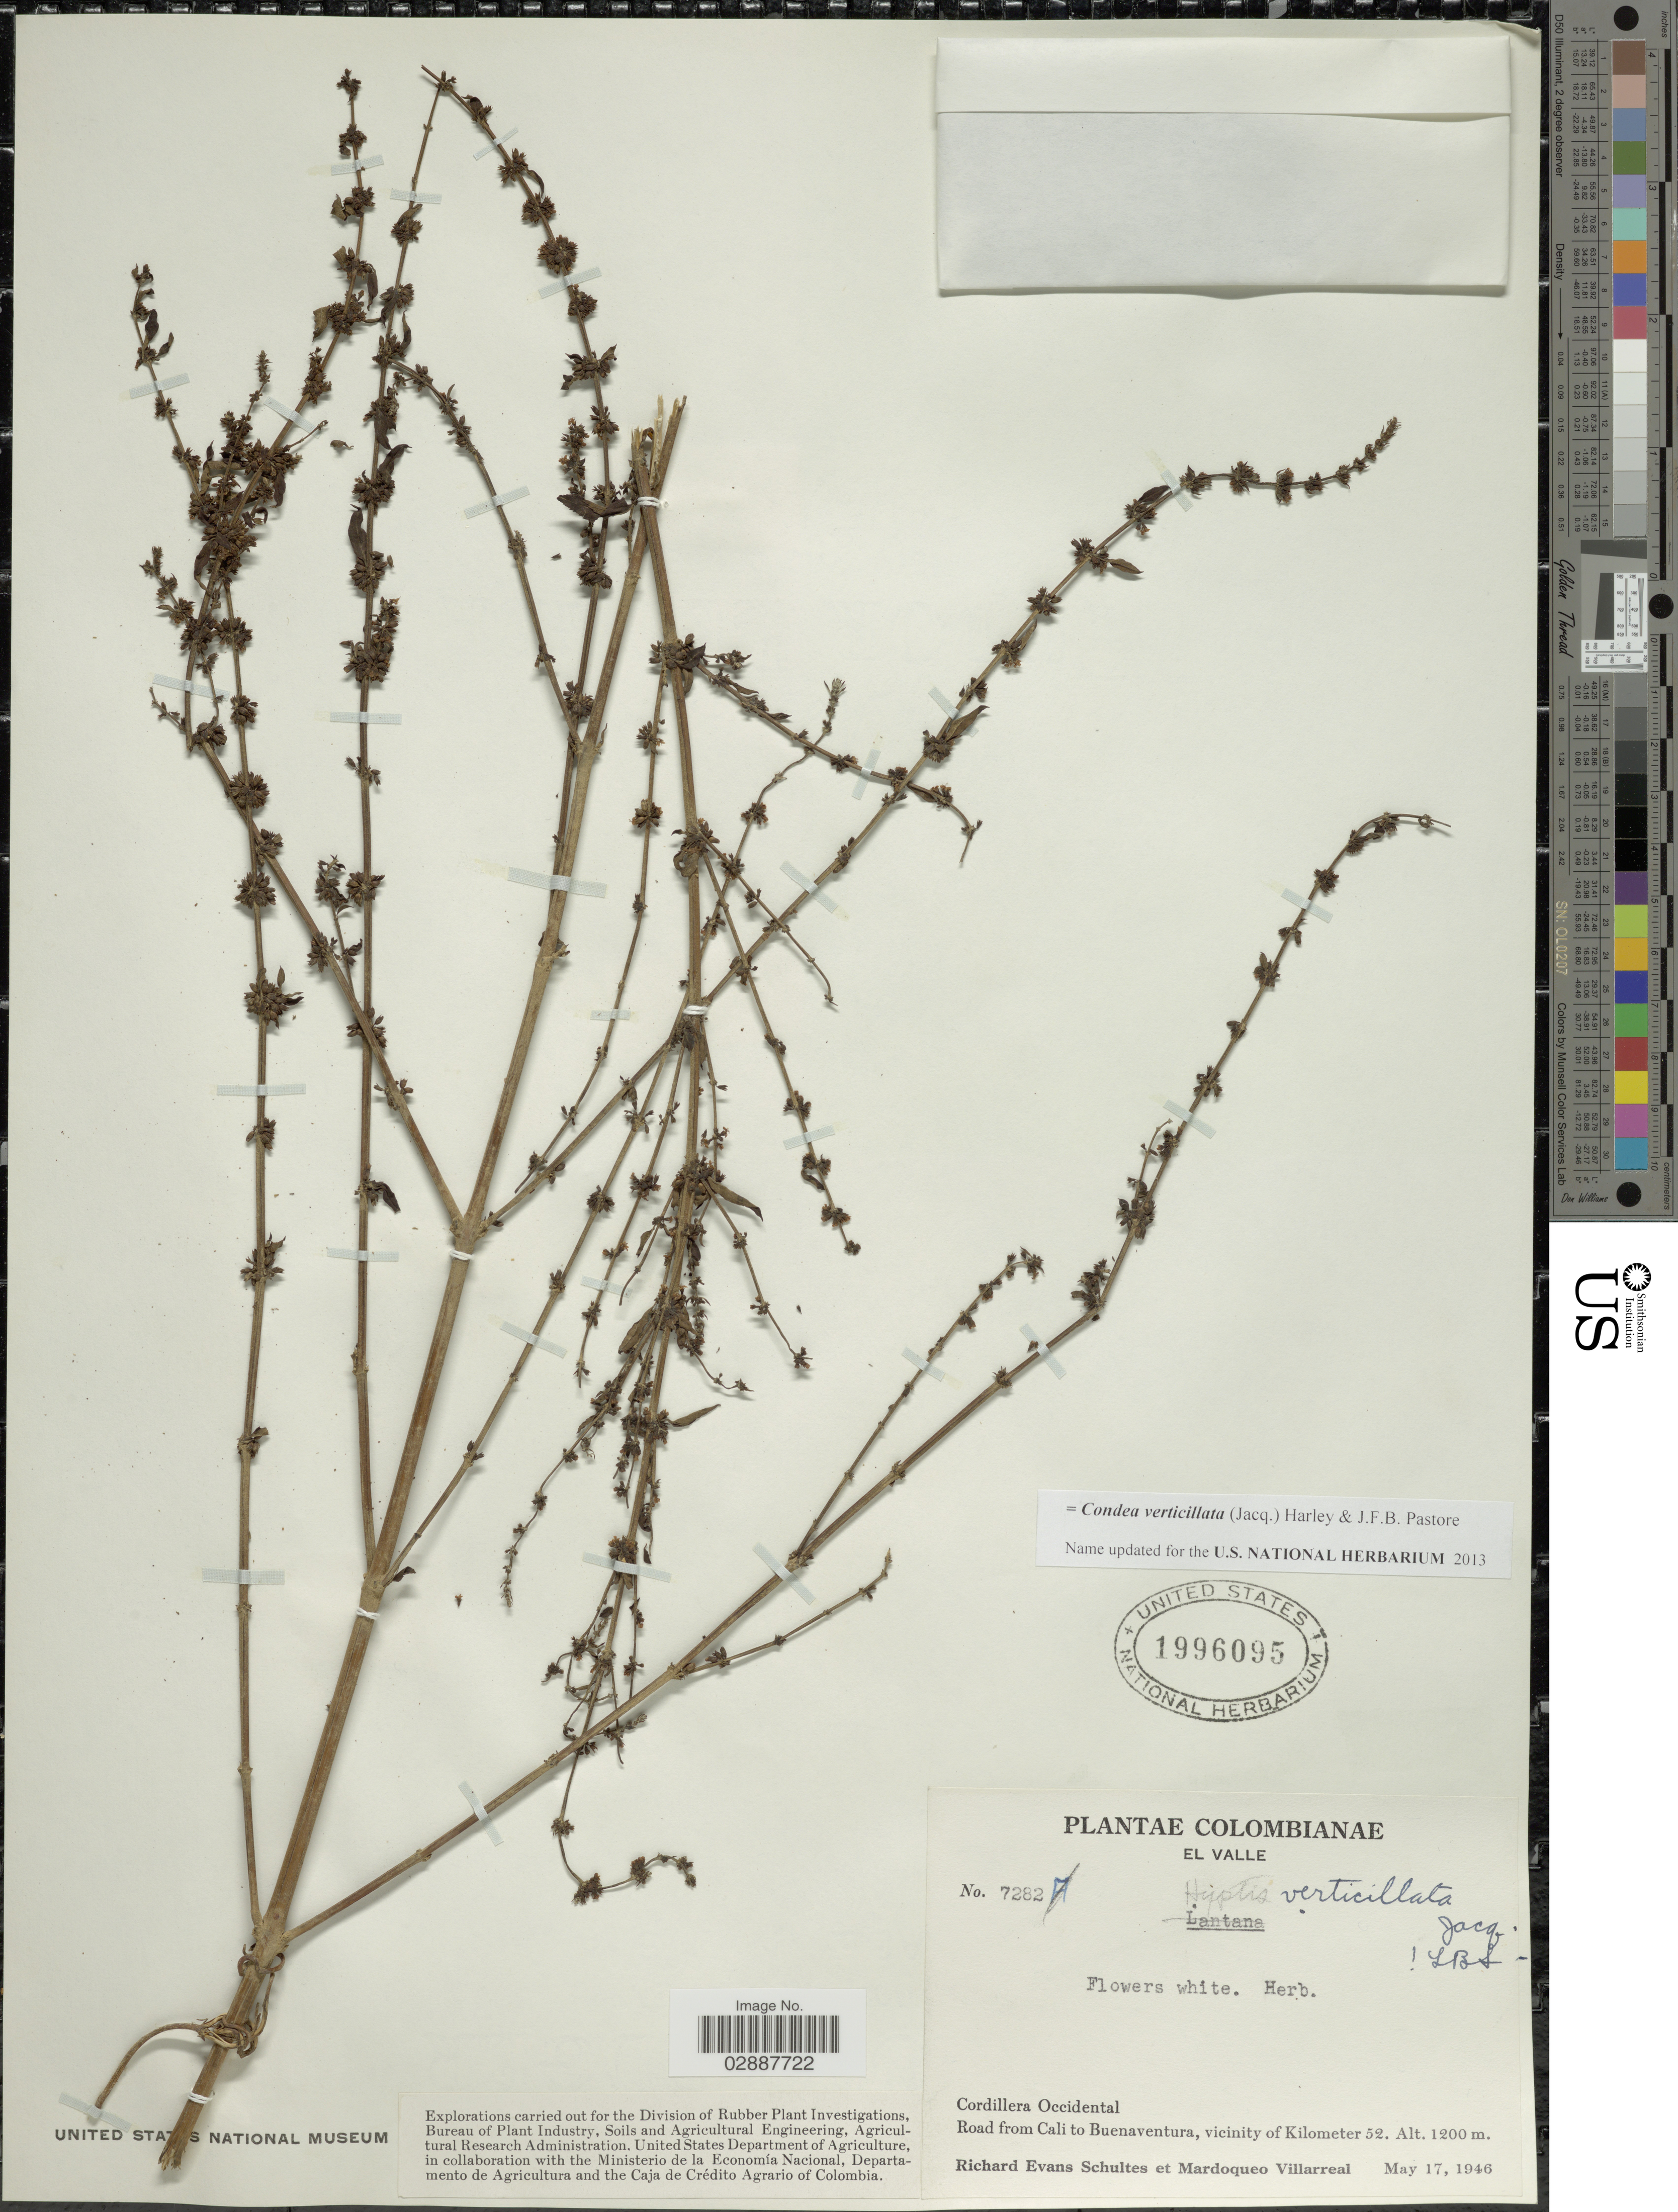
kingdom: Plantae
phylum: Tracheophyta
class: Magnoliopsida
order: Lamiales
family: Lamiaceae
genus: Condea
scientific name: Condea verticillata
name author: (Jacq.) Harley & J.F.B. Pastore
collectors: R. E. Schultes & M. Villarreal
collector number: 7282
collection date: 1946-05-17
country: Colombia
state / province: Valle del Cauca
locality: El Valle. Cordillera Occidental. Road from Cali Buenaventura, vicinity of Kilometer 52.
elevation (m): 1200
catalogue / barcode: US 1996095